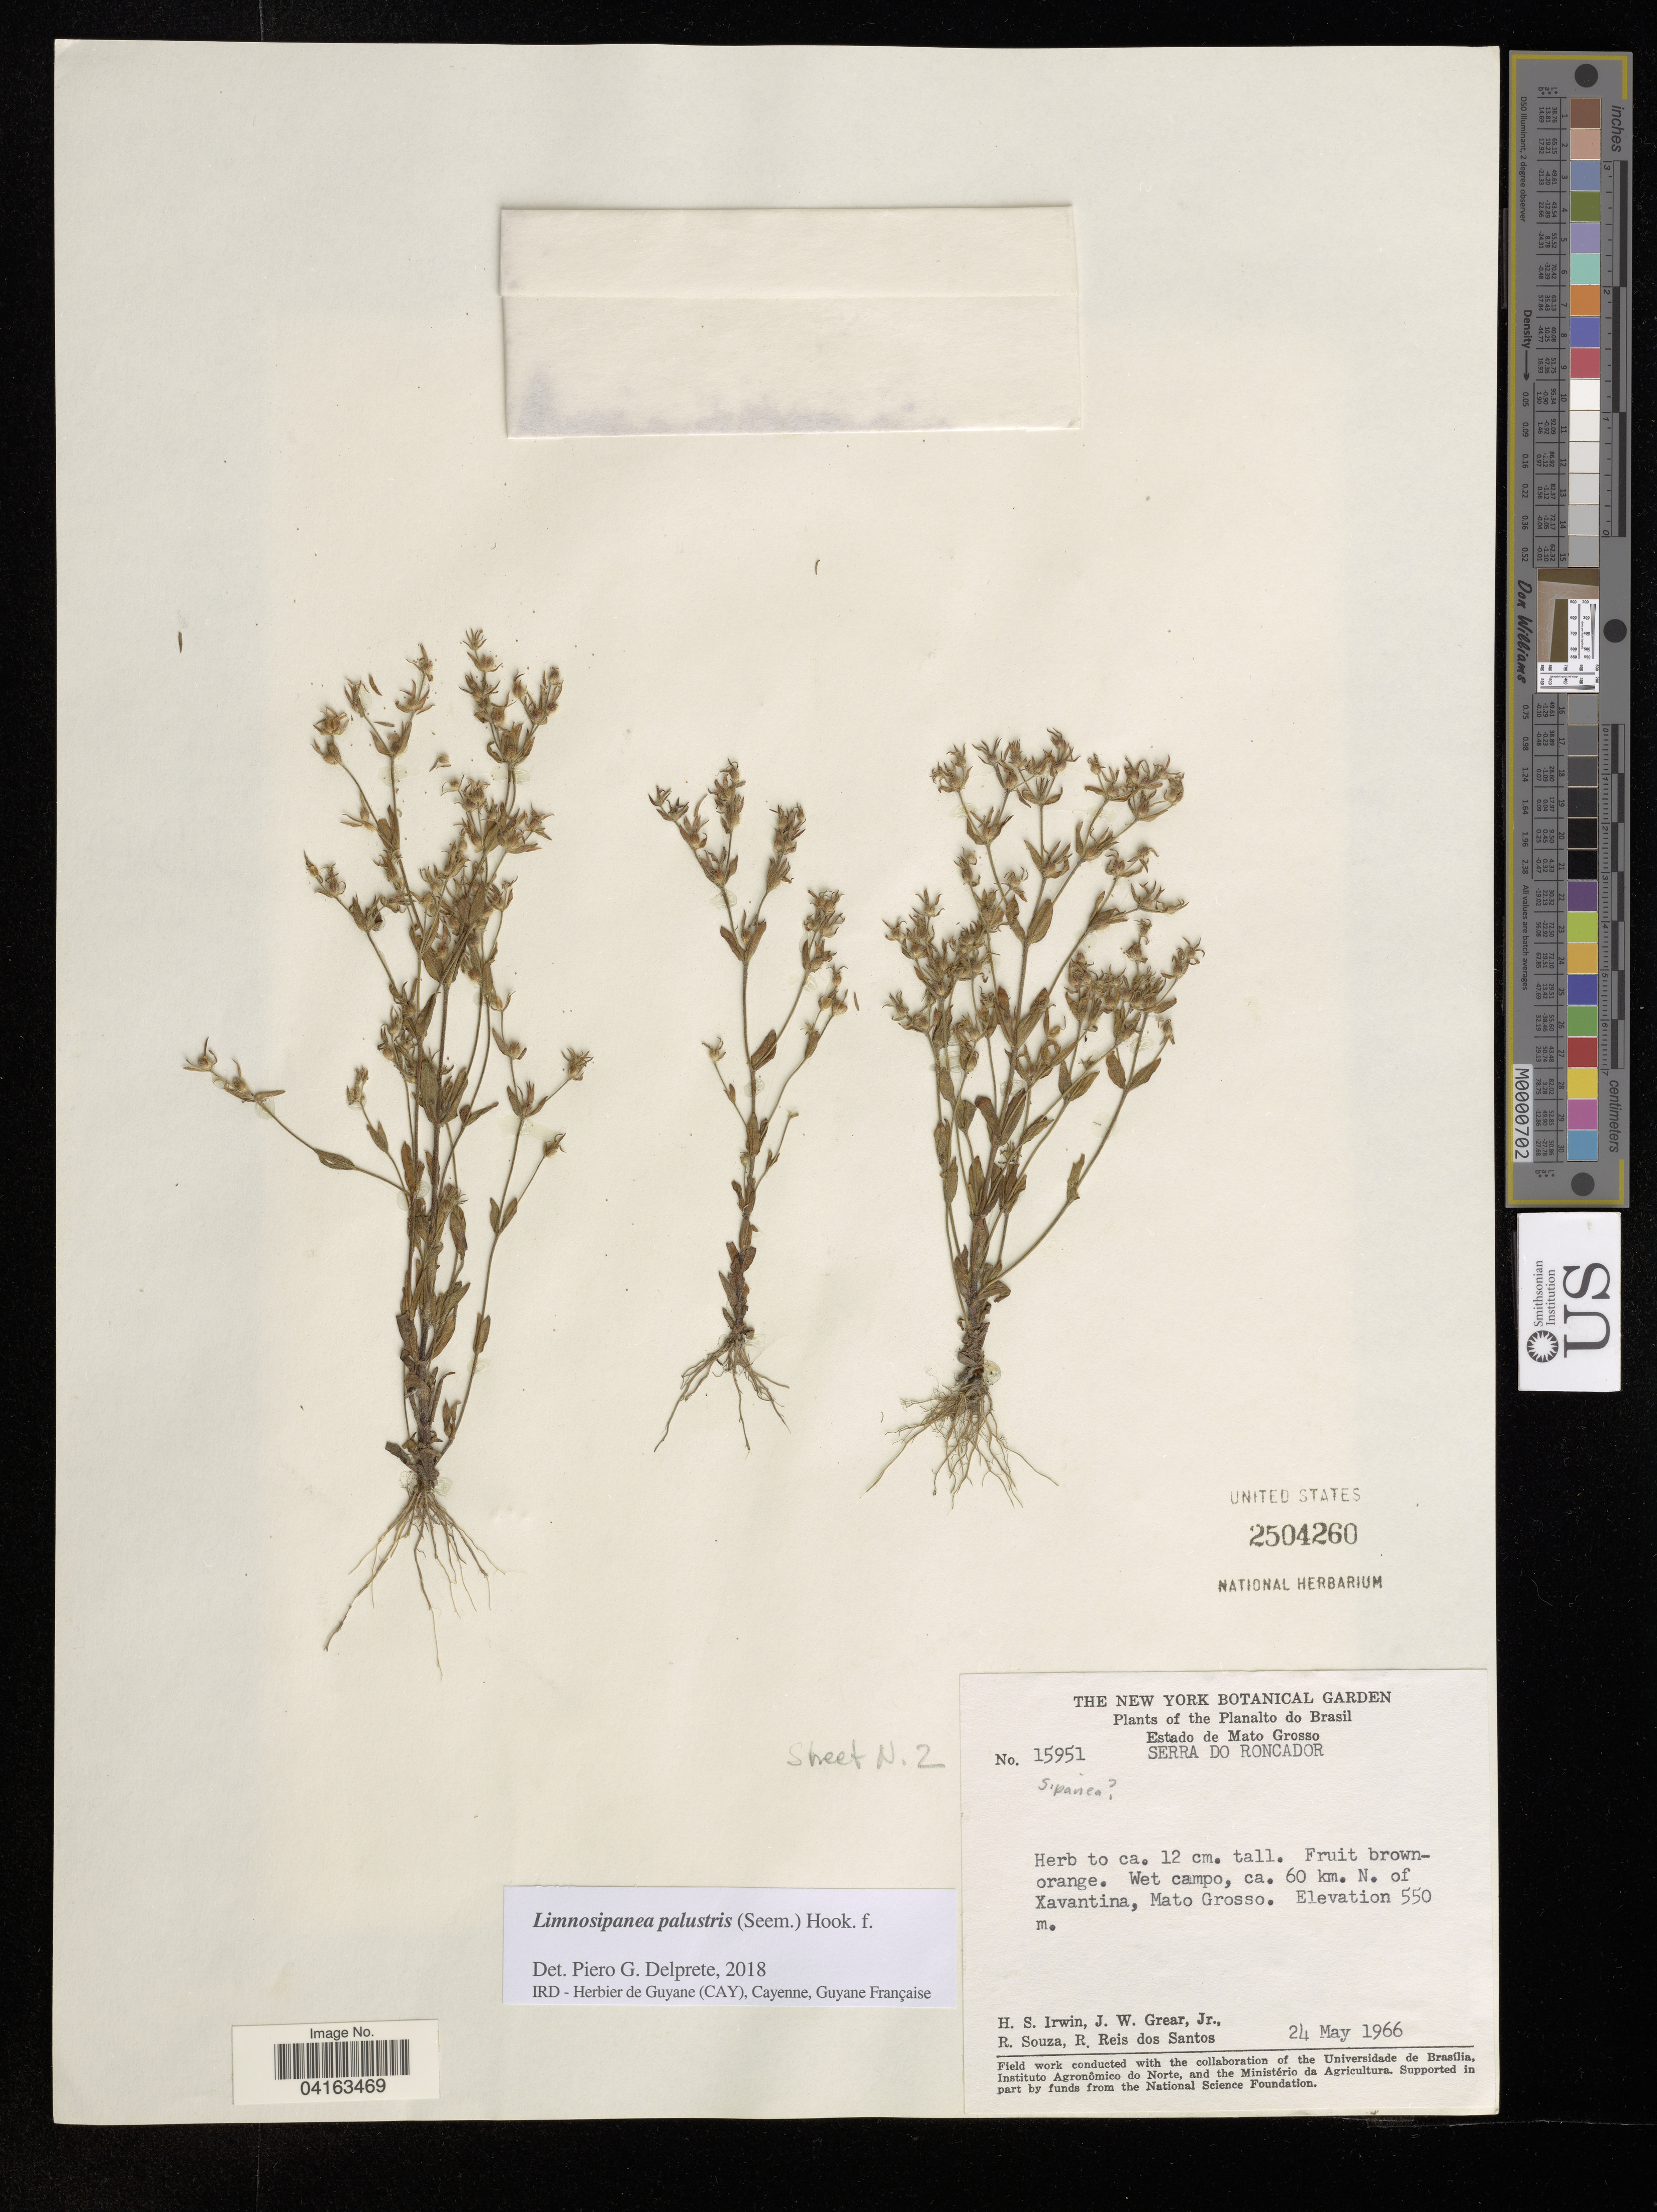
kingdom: Plantae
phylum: Tracheophyta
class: Magnoliopsida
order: Gentianales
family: Rubiaceae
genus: Limnosipanea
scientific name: Limnosipanea palustris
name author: (Seem.) Hook. f.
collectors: H. Irwin, J. W. Grear, R. Souza & R. Reis dos Santos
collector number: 15951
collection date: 1966-05-24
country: Brazil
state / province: Mato Grosso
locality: Serra do Roncador. Wet campo, ca. 60 km. N. of Xavantina.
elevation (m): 550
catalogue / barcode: US 2504260